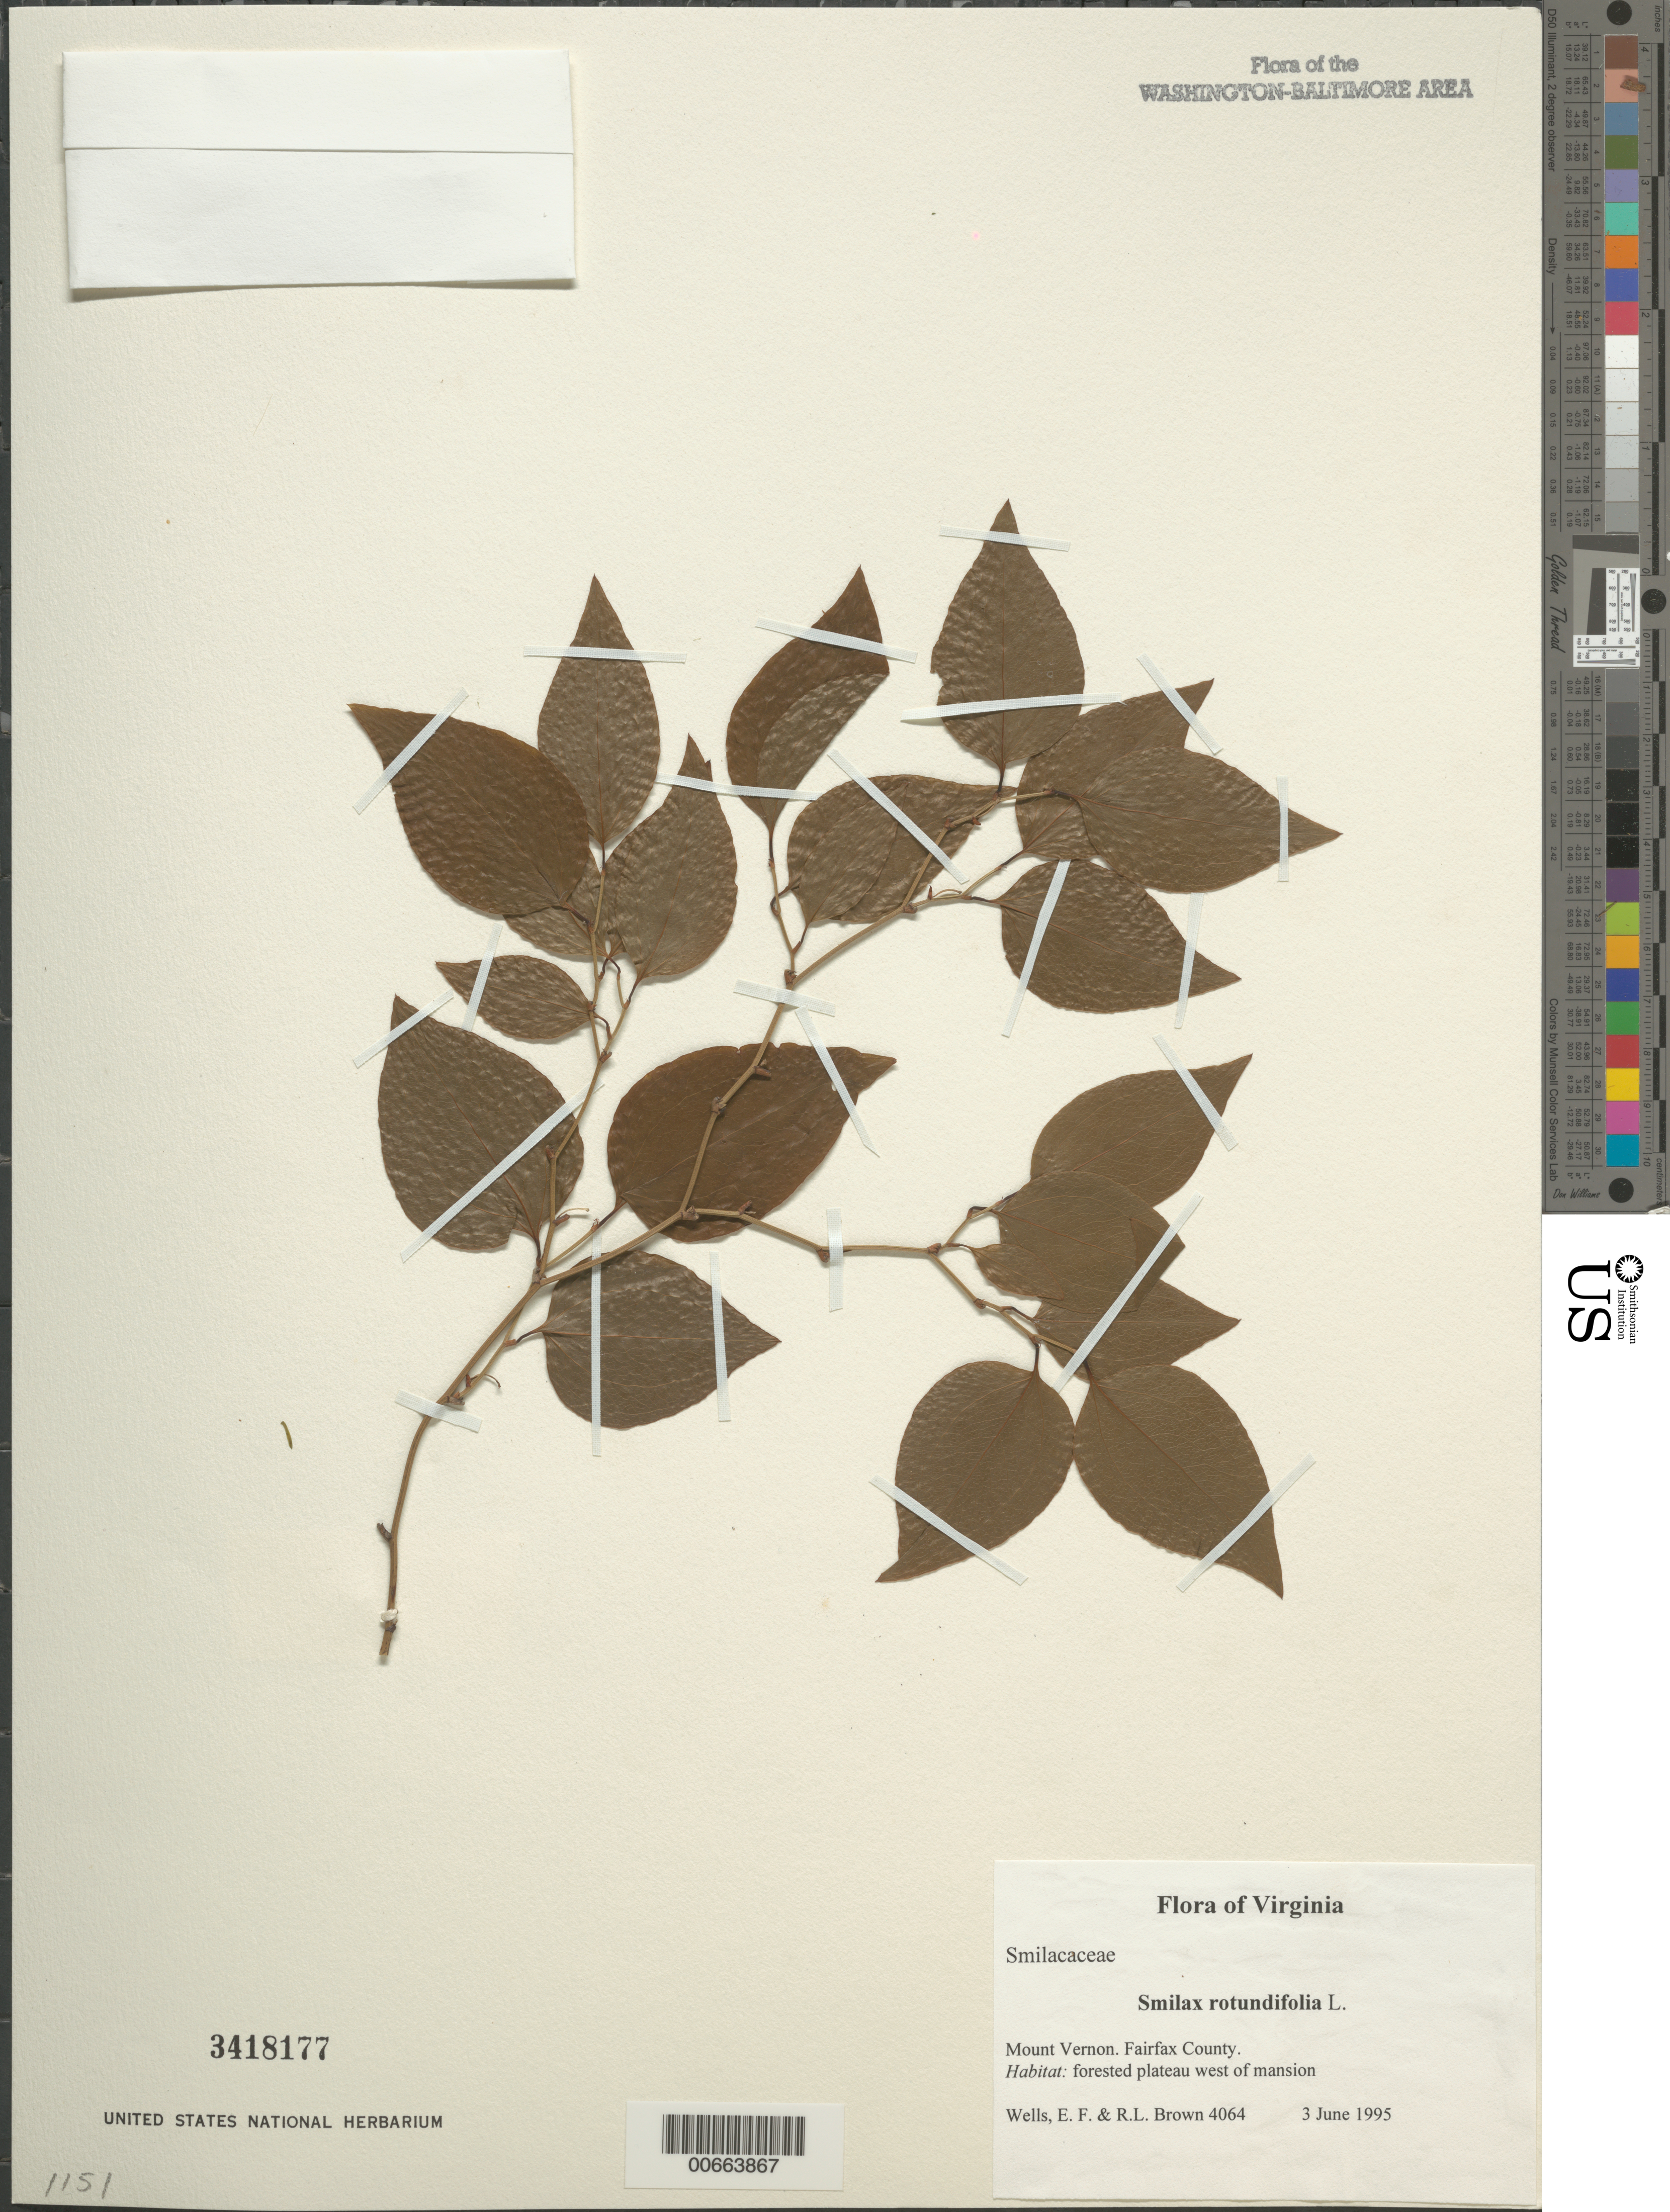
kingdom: Plantae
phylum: Tracheophyta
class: Liliopsida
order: Liliales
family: Smilacaceae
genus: Smilax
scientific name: Smilax rotundifolia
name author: L.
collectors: E. F. Wells & R. L. Brown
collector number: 4064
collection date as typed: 03 Jun 1995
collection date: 1995-06-03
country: United States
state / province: Virginia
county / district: Fairfax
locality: Mount Vernon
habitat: forested plateau west of mansion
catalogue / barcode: US 3418177